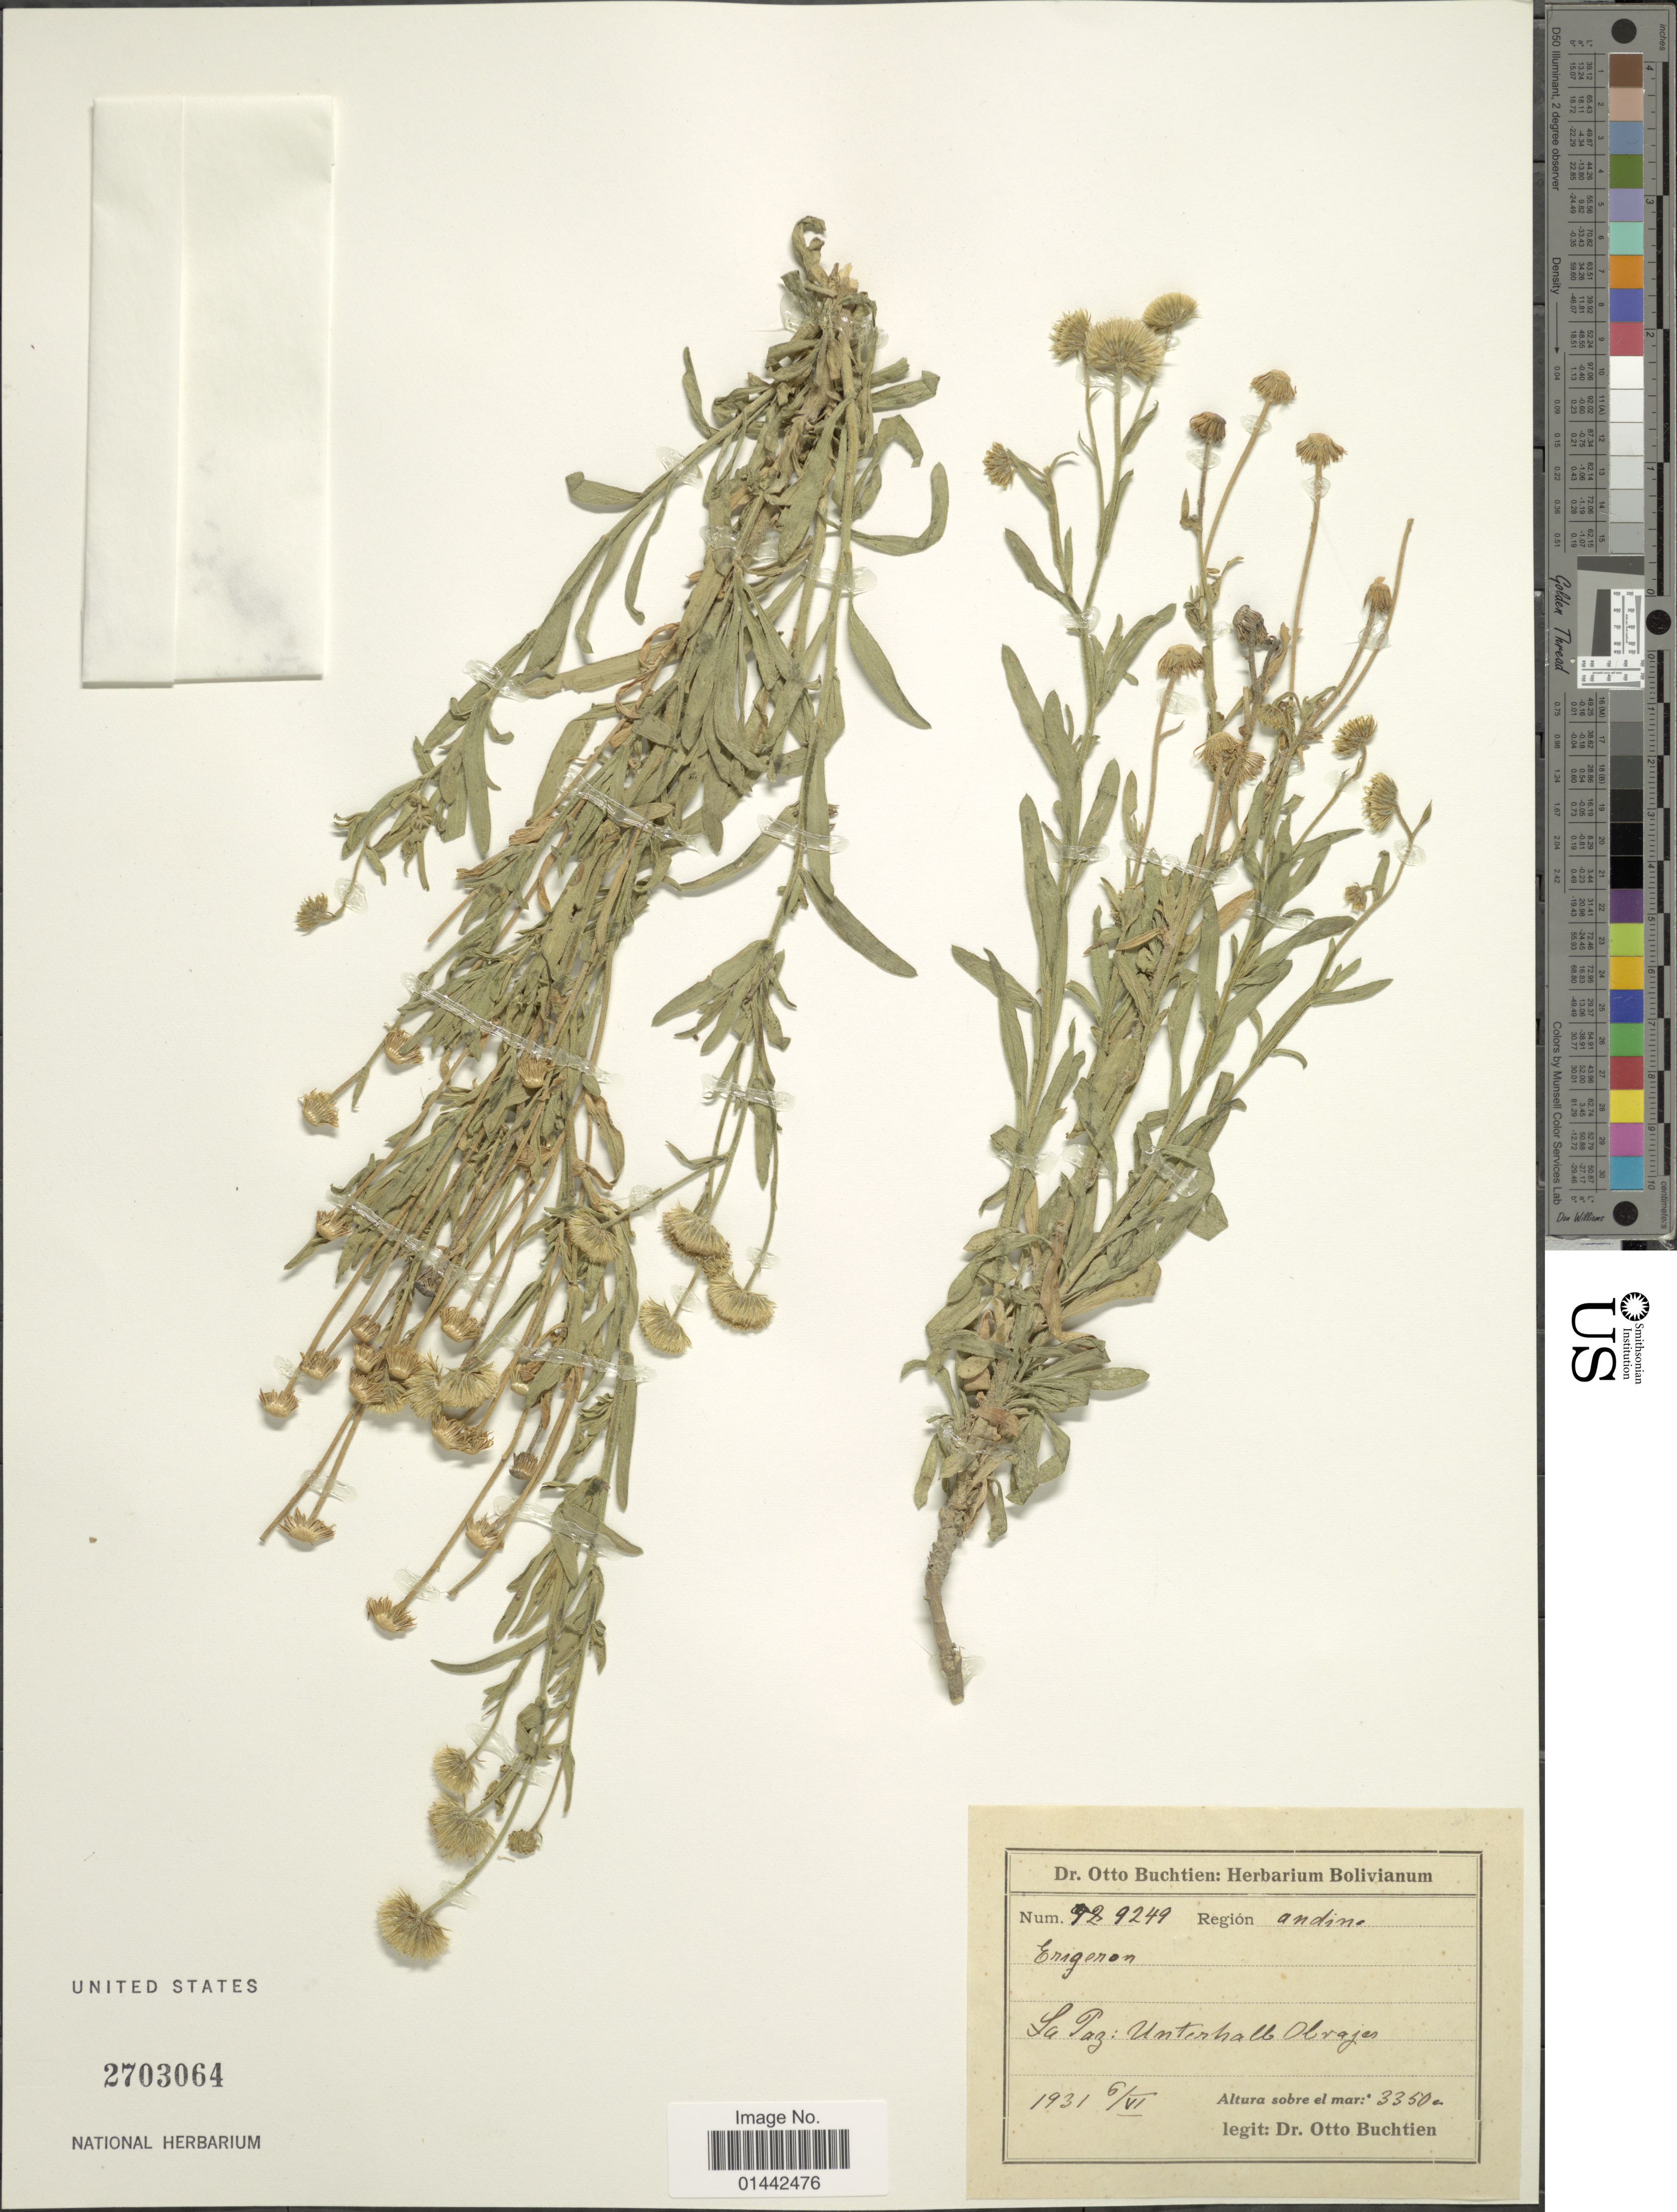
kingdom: Plantae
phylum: Tracheophyta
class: Magnoliopsida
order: Asterales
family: Asteraceae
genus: Erigeron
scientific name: Erigeron sp.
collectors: O. Buchtien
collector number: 9249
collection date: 1931-04-06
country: Bolivia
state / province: La Paz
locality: Unterhalb Obrajes, region andine.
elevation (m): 3350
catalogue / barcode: US 2703064